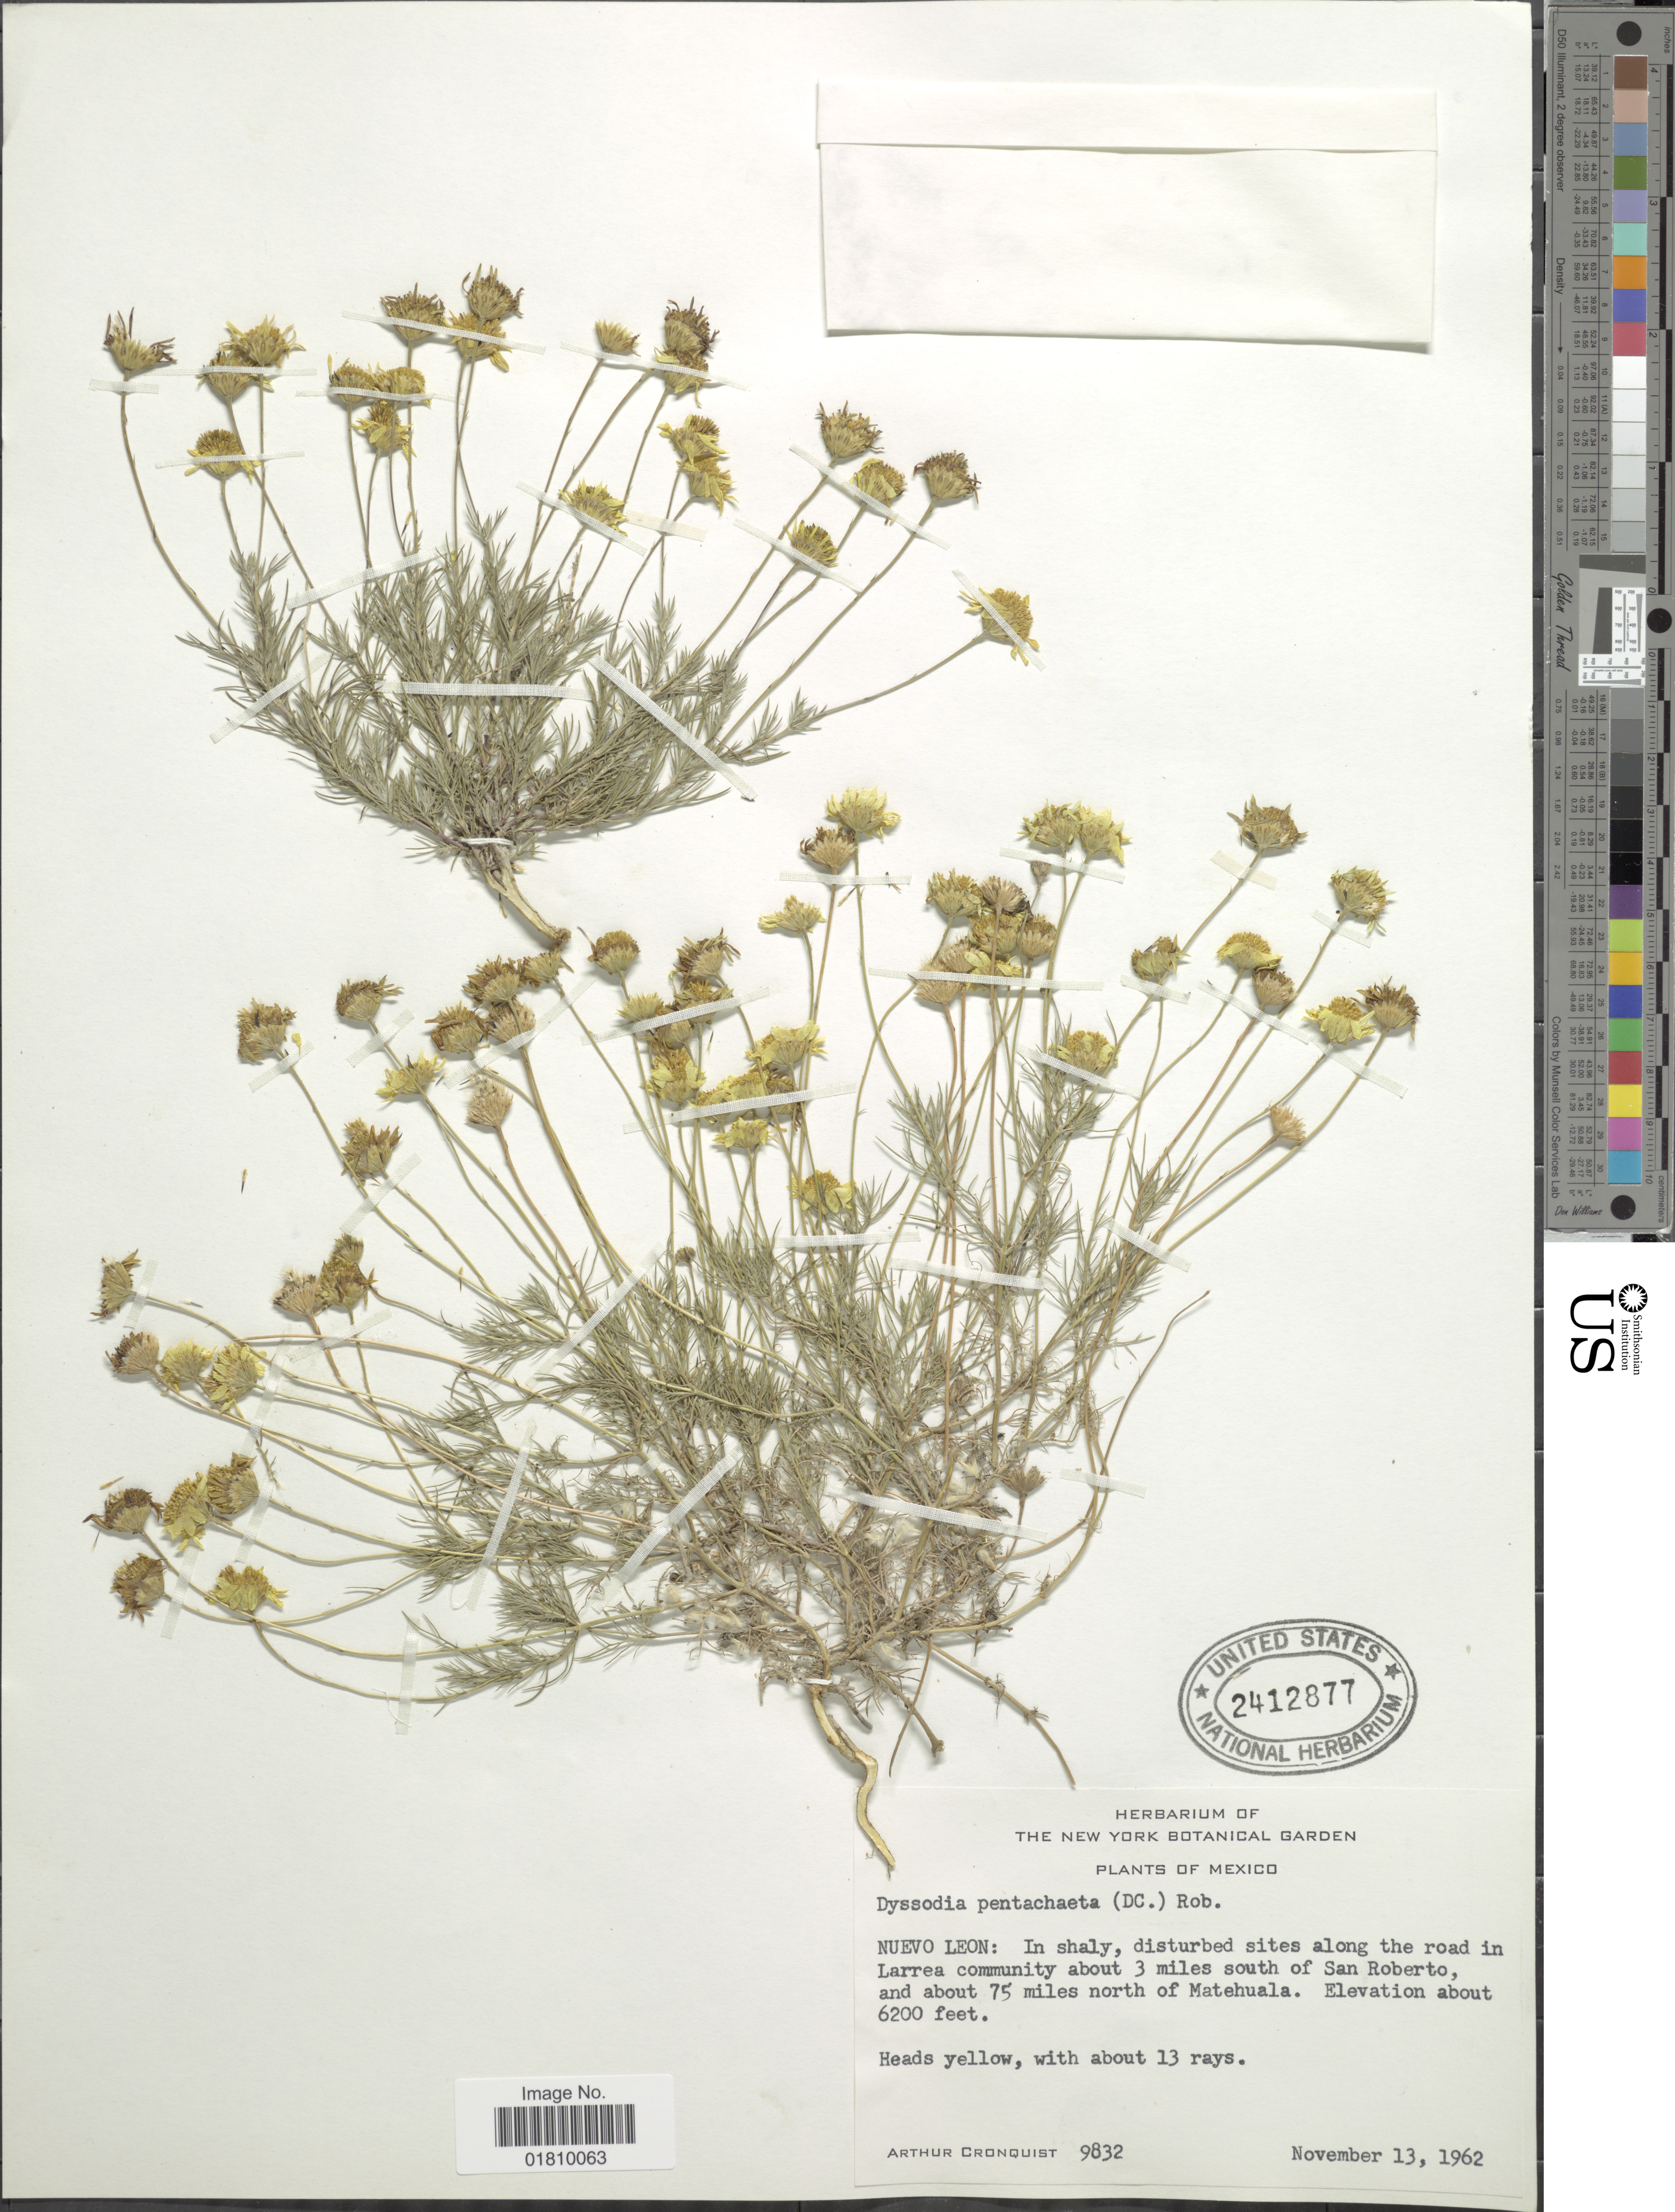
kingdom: Plantae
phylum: Tracheophyta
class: Magnoliopsida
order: Asterales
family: Asteraceae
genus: Thymophylla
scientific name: Thymophylla pentachaeta var. pentachaeta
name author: (DC.) Small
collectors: A. J. Cronquist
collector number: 9832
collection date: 1962-11-13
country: Mexico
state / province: Nuevo León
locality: In sahlym disturbed sites along the road in Larrea community about 3 miles south of San Roberto, and about 75 miles north of Matehuala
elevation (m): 1890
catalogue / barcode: US 2412877